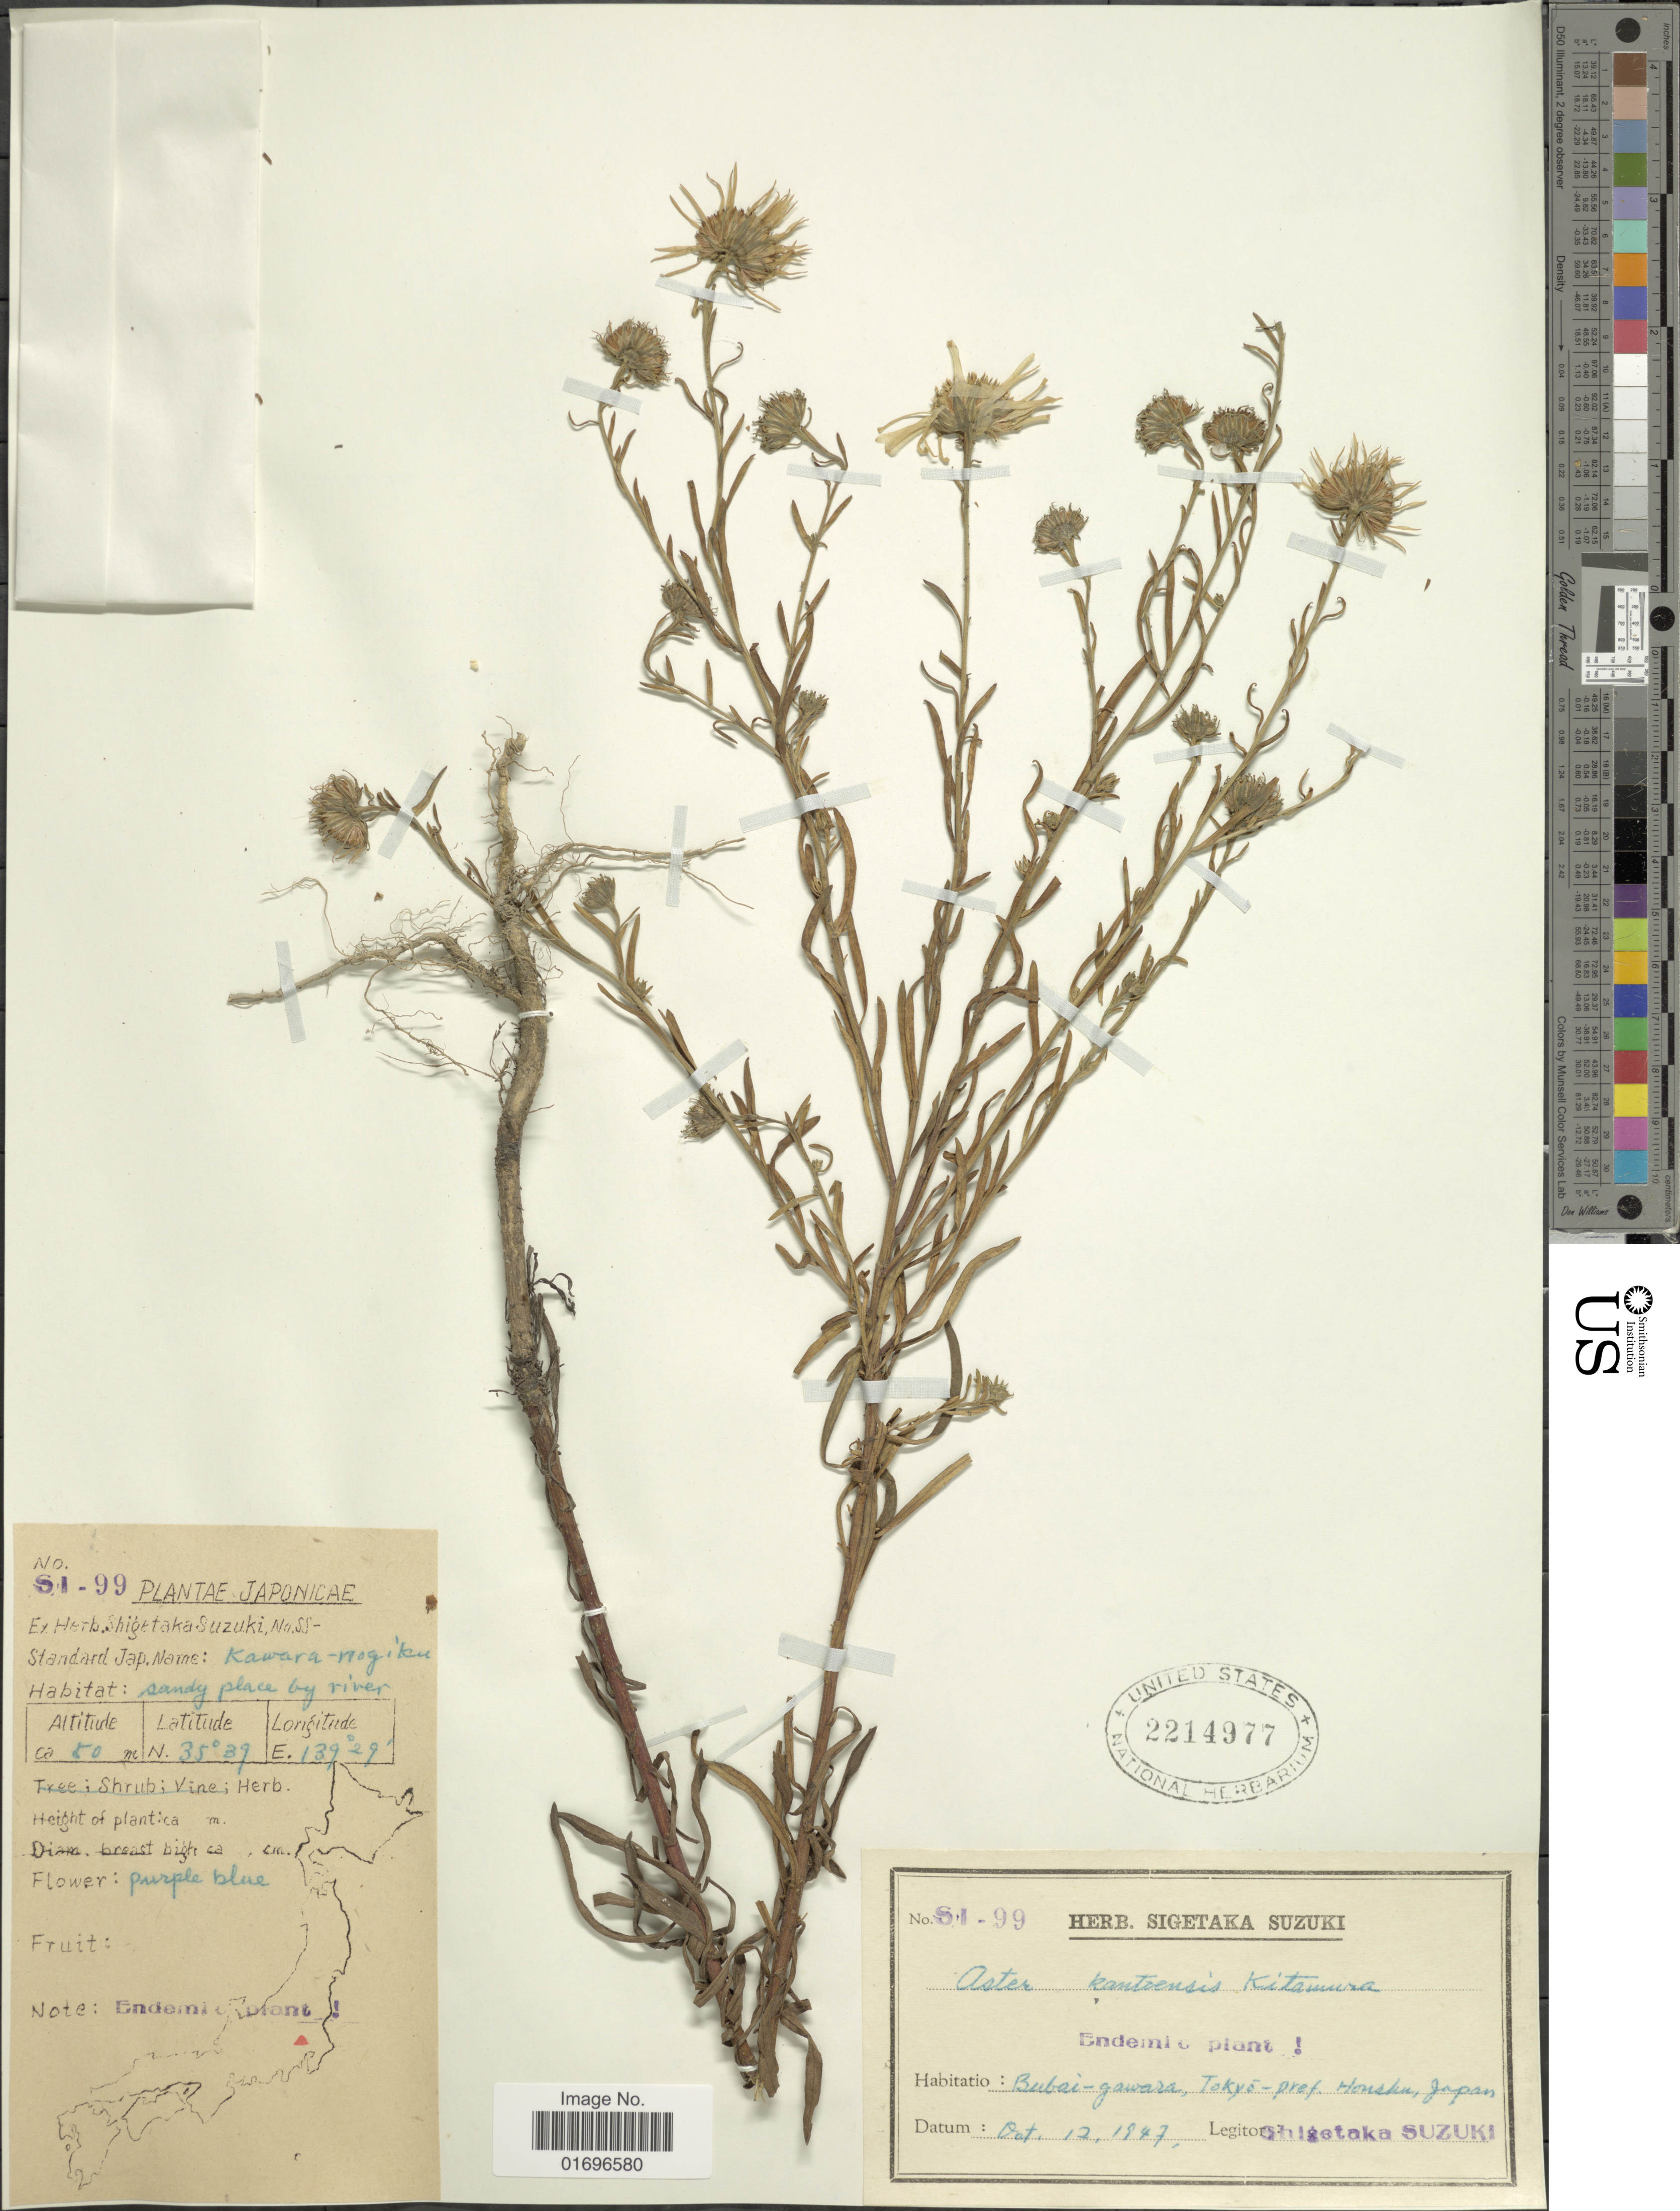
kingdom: Plantae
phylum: Tracheophyta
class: Magnoliopsida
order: Asterales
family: Asteraceae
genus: Aster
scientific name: Aster kantoensis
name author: Kitam.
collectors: S. Suzuki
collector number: SI-99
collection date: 1947-10-12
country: Japan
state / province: Tokyo, Federal City of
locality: Bubai-gawara, Tokyo-pref., Honshu, Japan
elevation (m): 50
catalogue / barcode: US 2214977